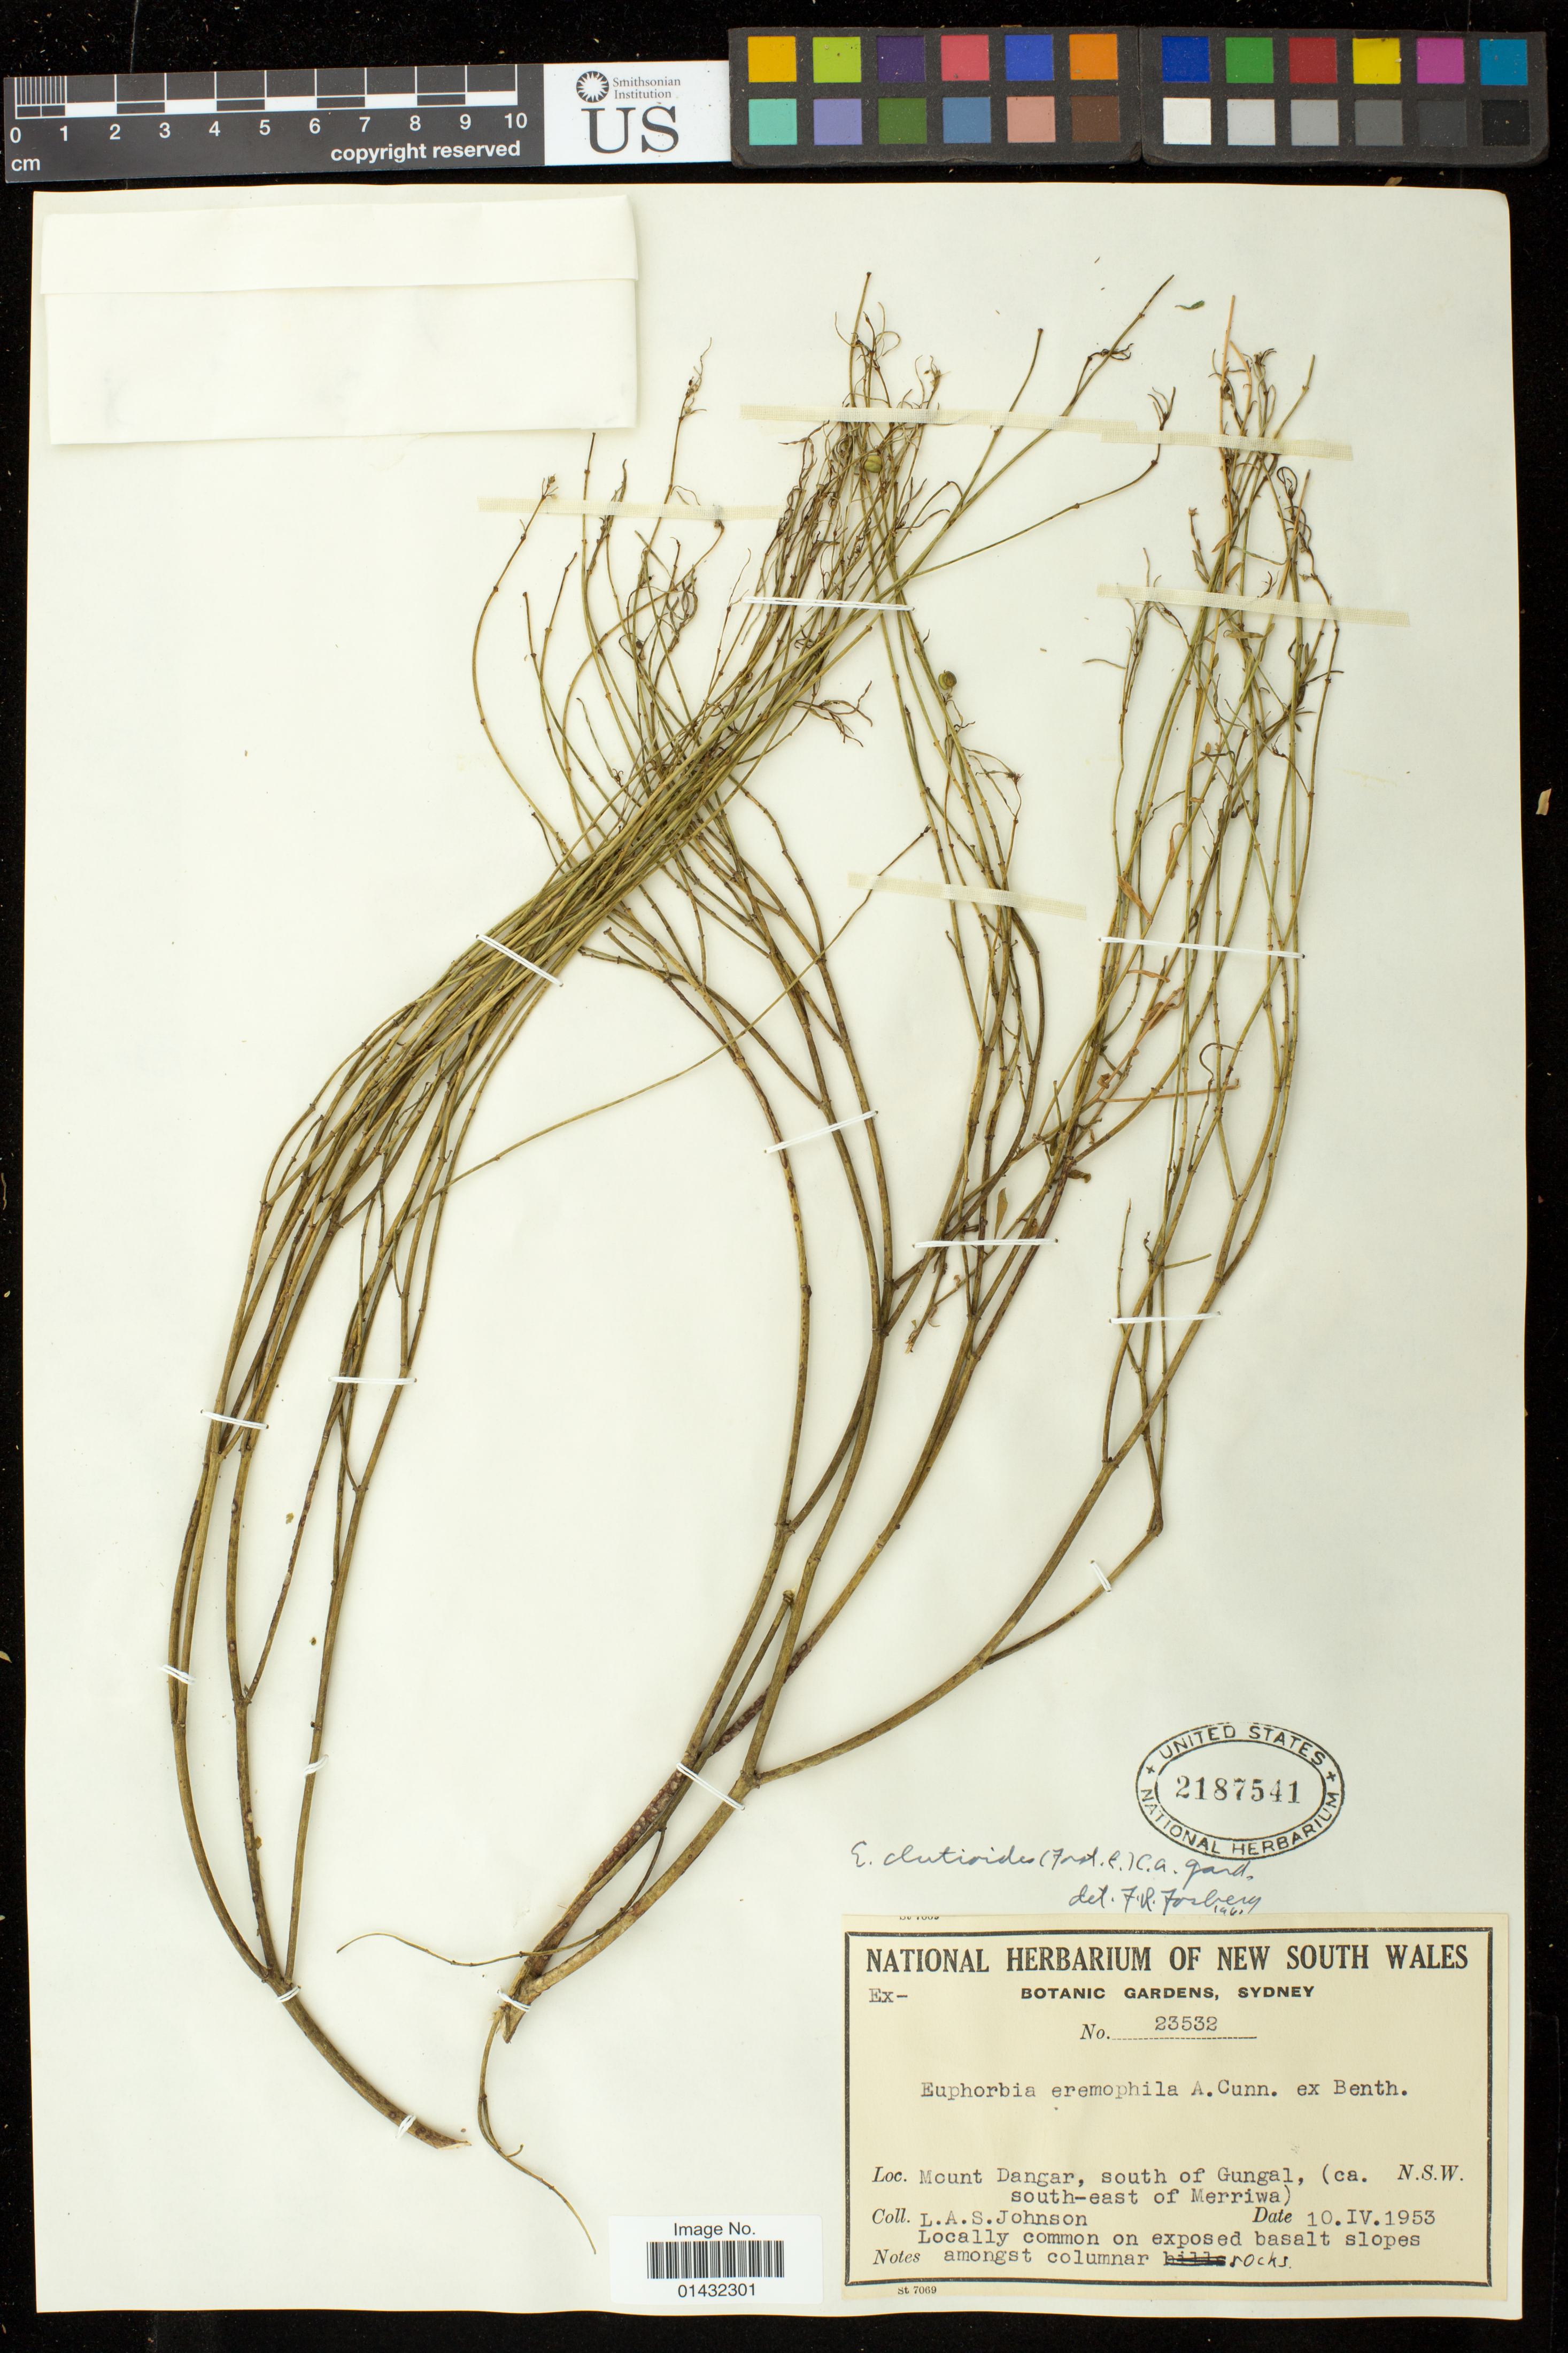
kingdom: Plantae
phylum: Tracheophyta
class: Magnoliopsida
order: Malpighiales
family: Euphorbiaceae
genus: Euphorbia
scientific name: Euphorbia tannensis subsp. eremophila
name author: Hassall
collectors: E. Vales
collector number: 23532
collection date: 1953-04-10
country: Australia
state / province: New South Wales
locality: Mount Dangar, south of Gungal, south-east of Merriwa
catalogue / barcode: US 2187541